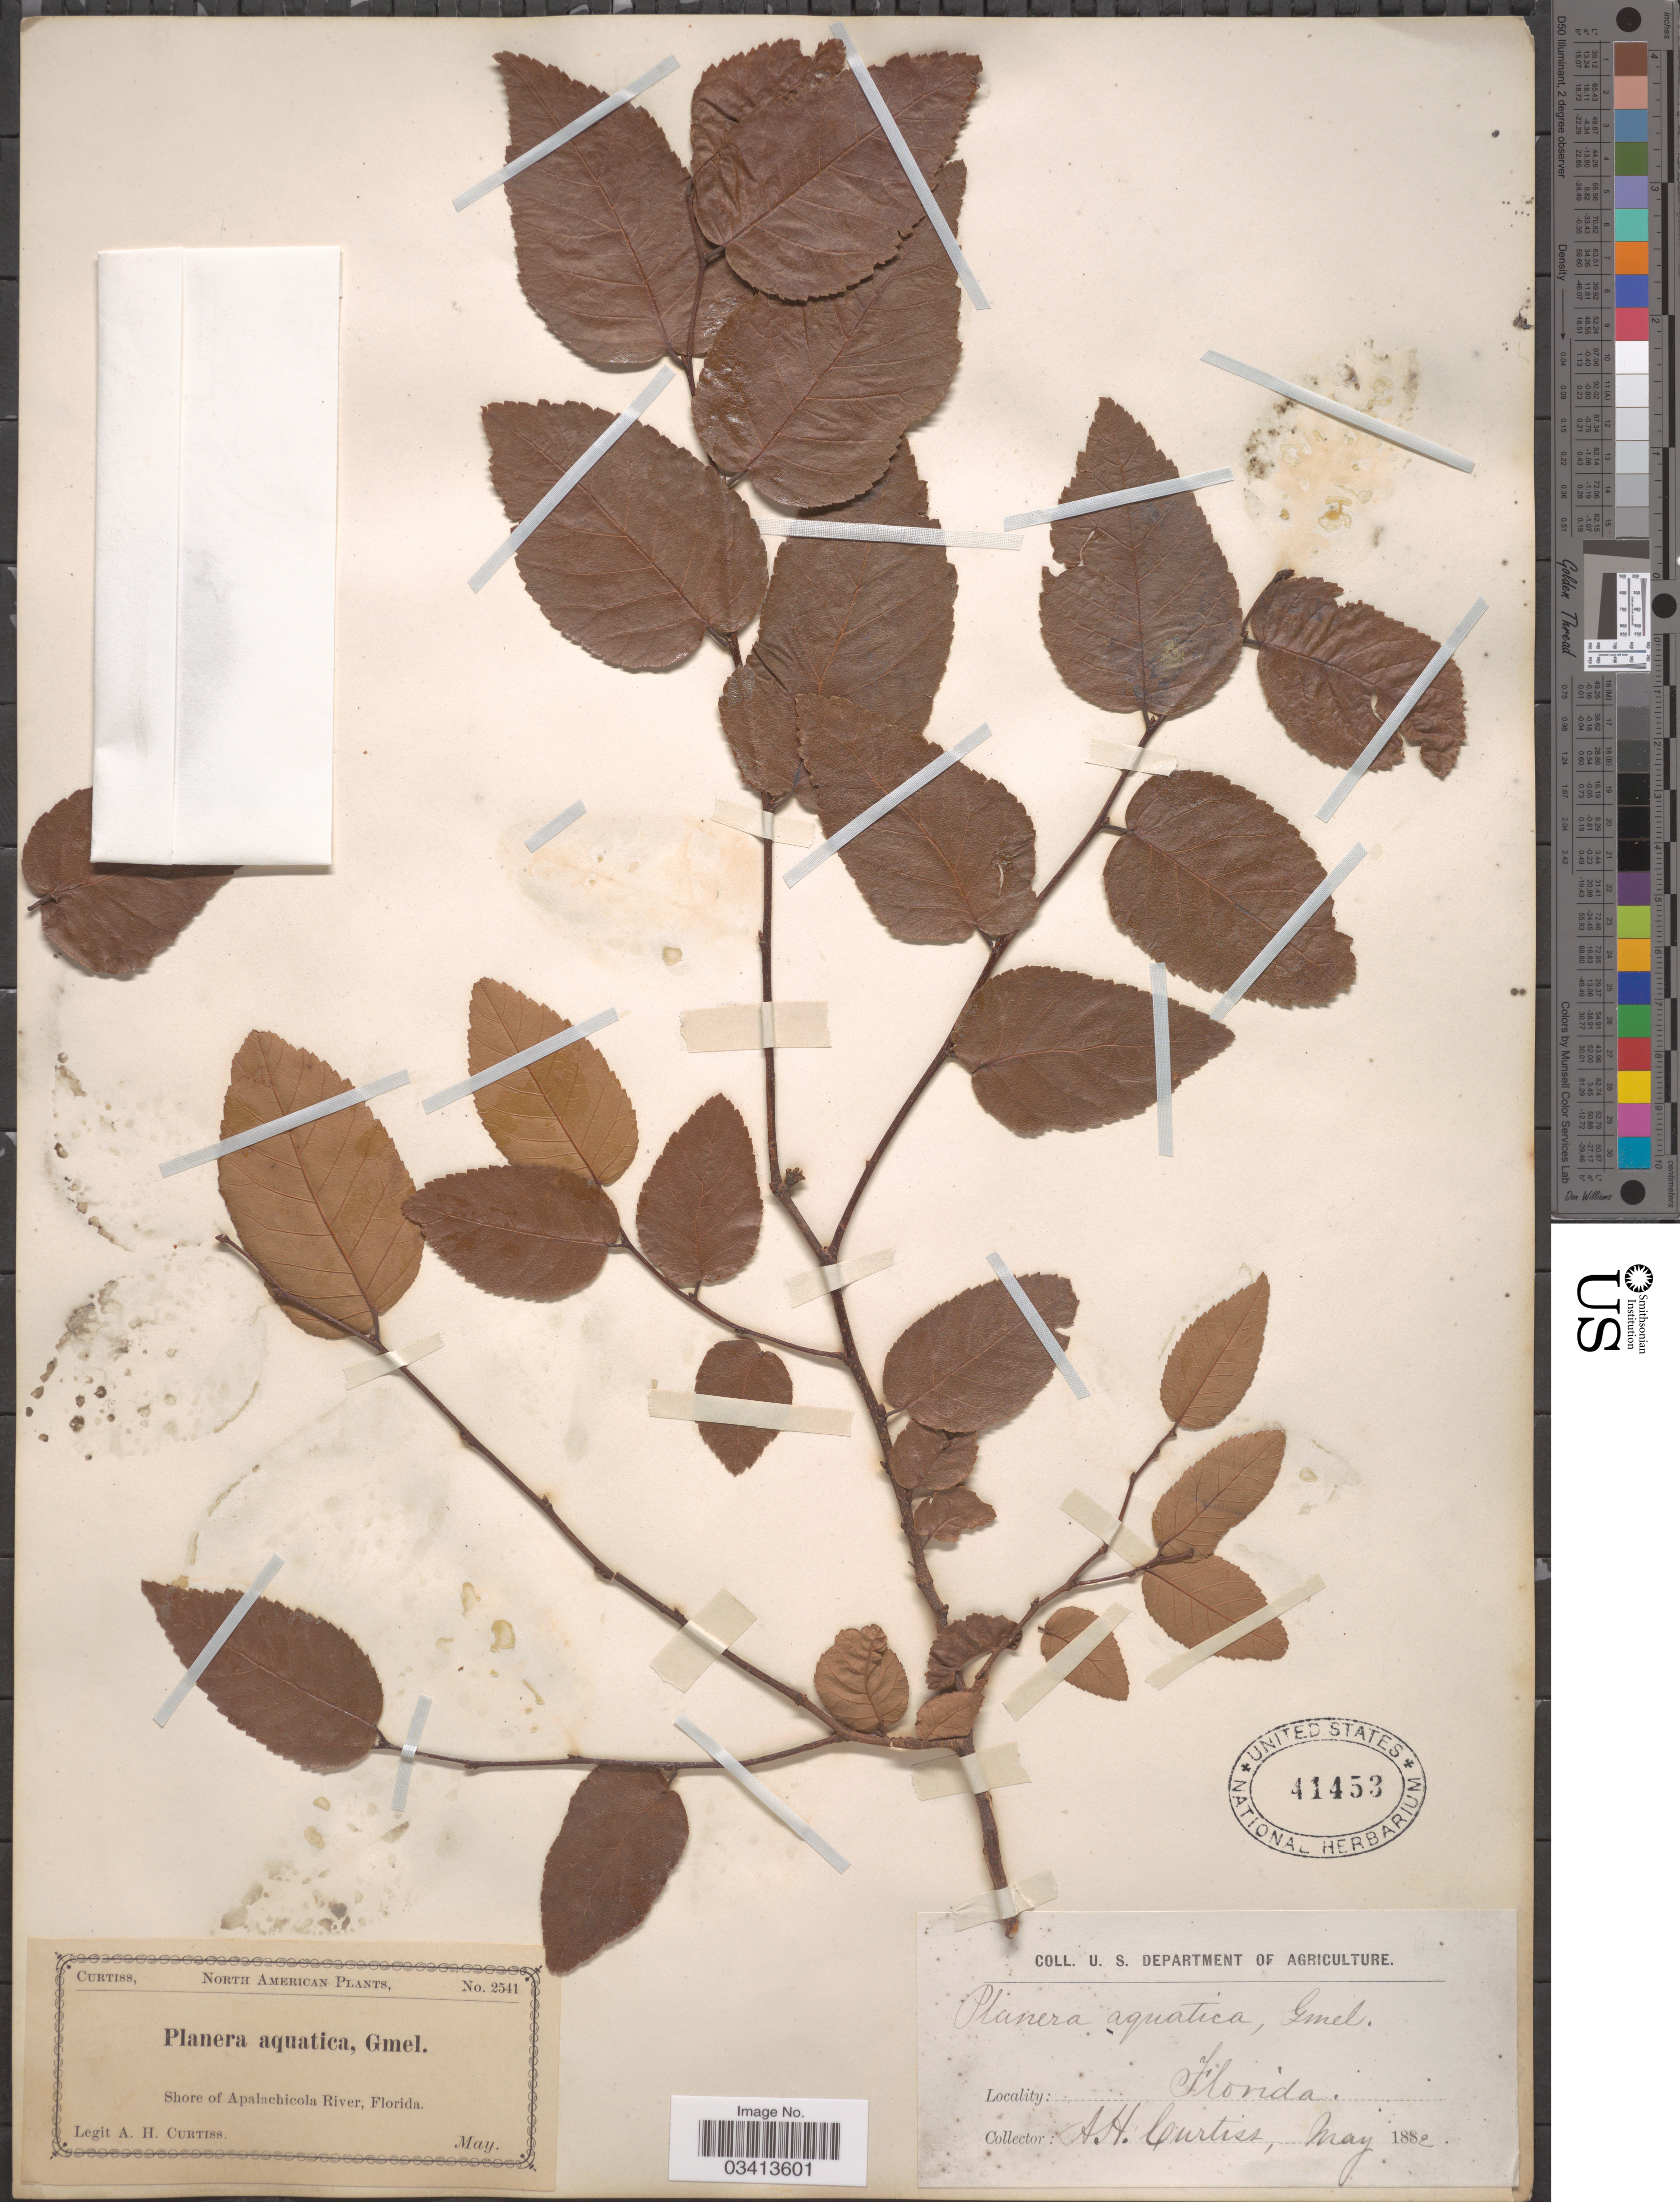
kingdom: Plantae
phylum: Tracheophyta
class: Magnoliopsida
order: Rosales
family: Ulmaceae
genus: Planera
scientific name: Planera aquatica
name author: J.F. Gmel.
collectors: A. H. Curtiss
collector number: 2541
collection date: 1882-05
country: United States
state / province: Florida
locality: Shore of Apalachicola River.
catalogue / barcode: US 41453